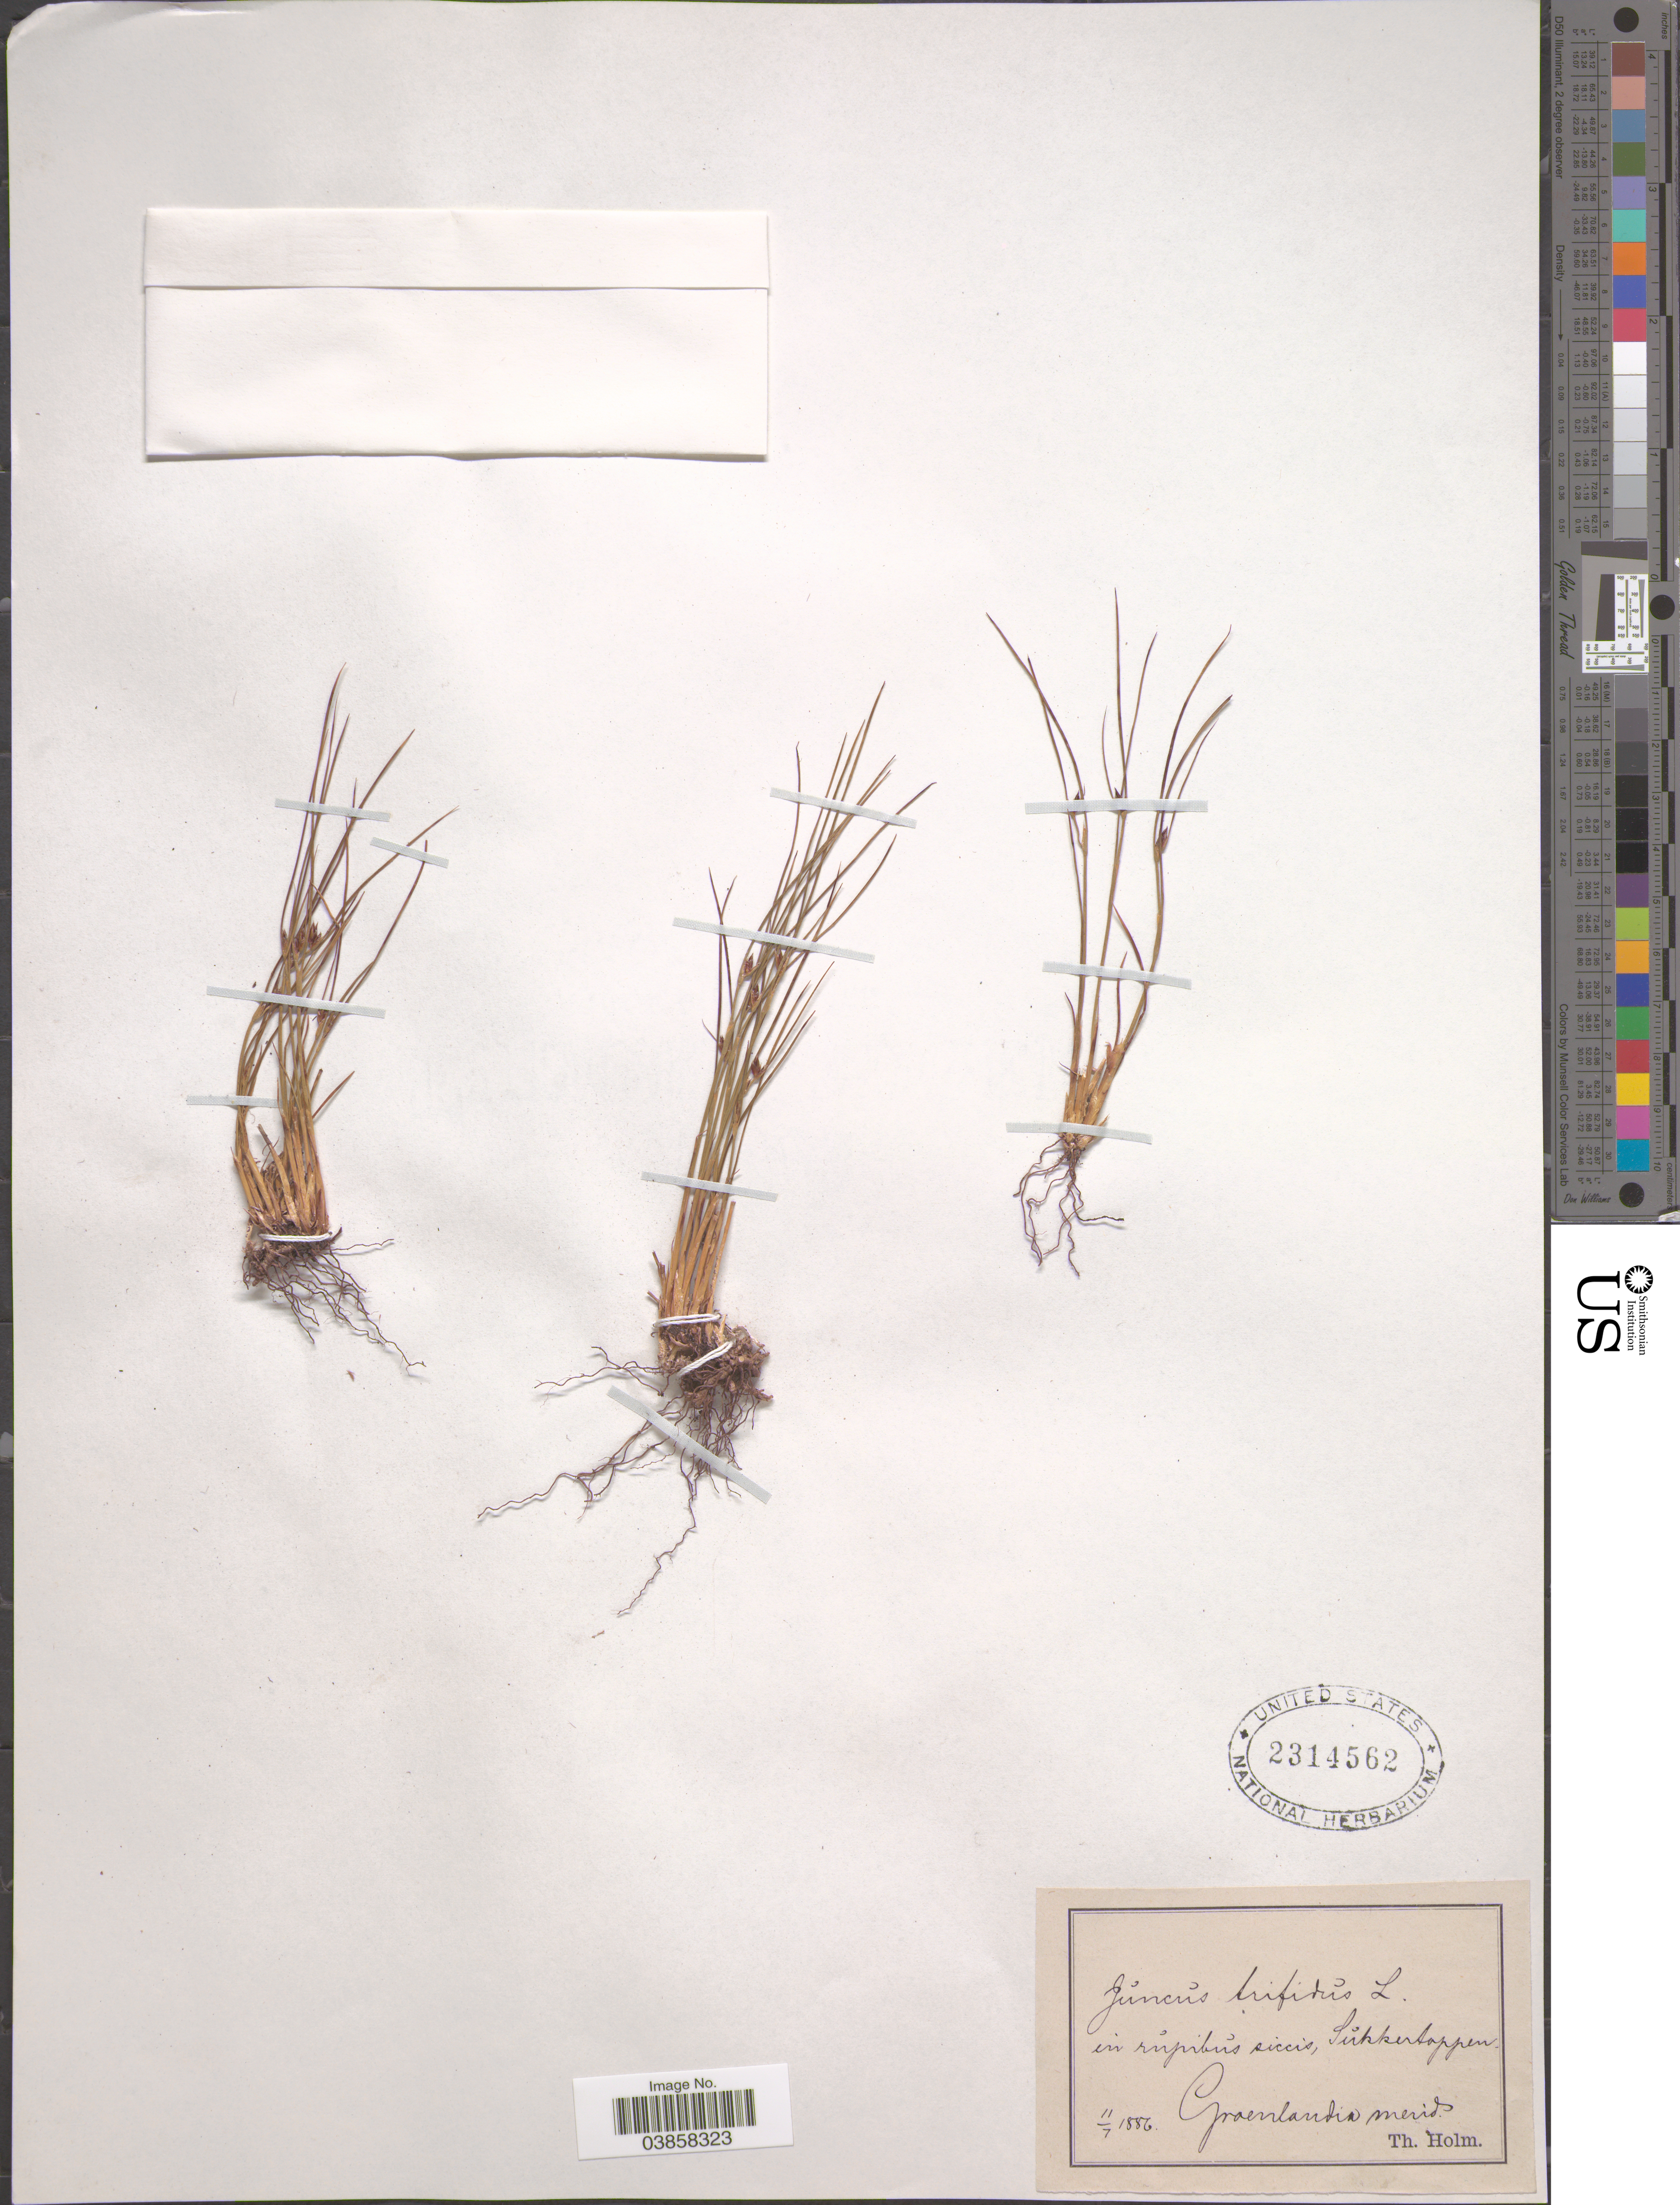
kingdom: Plantae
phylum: Tracheophyta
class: Liliopsida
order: Poales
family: Juncaceae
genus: Juncus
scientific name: Juncus trifidus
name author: L.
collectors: T. Holm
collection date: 1886-07-11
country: Greenland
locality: Groenlandia merids.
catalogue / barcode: US 2314562